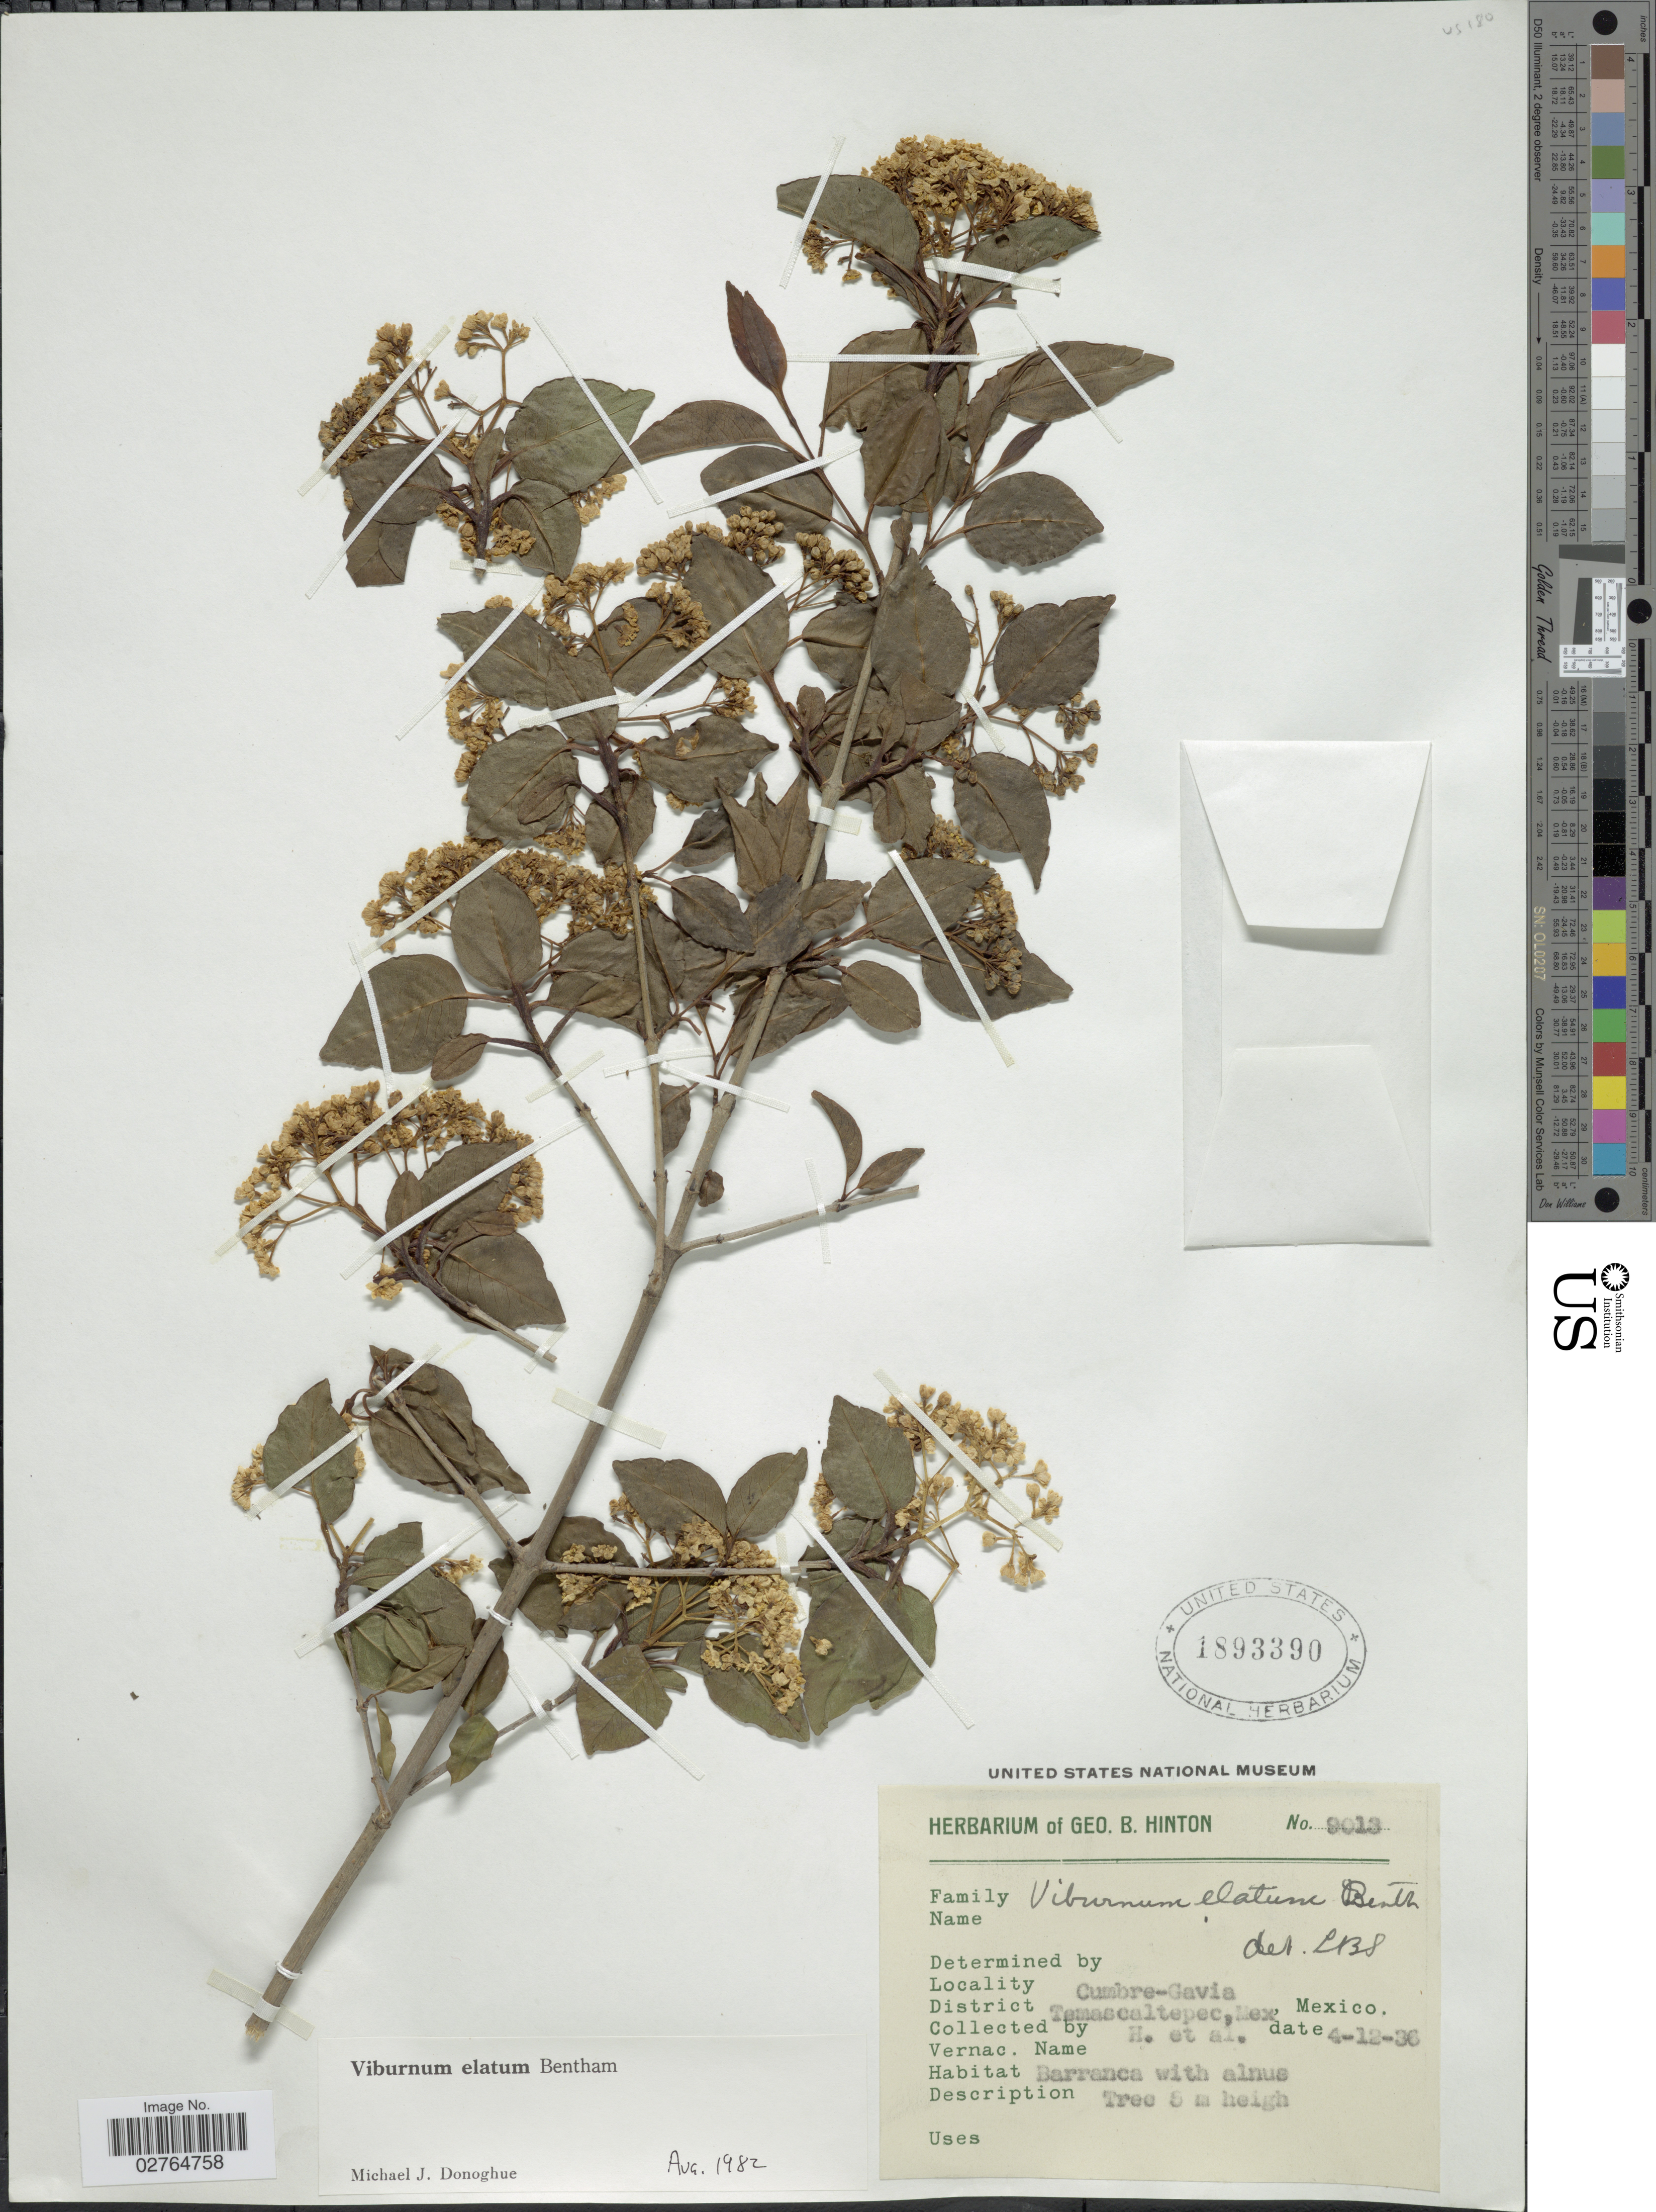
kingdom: Plantae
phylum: Tracheophyta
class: Magnoliopsida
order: Dipsacales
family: Viburnaceae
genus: Viburnum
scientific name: Viburnum elatum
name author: Benth.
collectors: G. B. Hinton & et al.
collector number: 9013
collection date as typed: Transcribed d/m/y: 12/4/36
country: Mexico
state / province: México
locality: Cumbre-Gavia. Temascaltepec.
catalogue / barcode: US 1893390